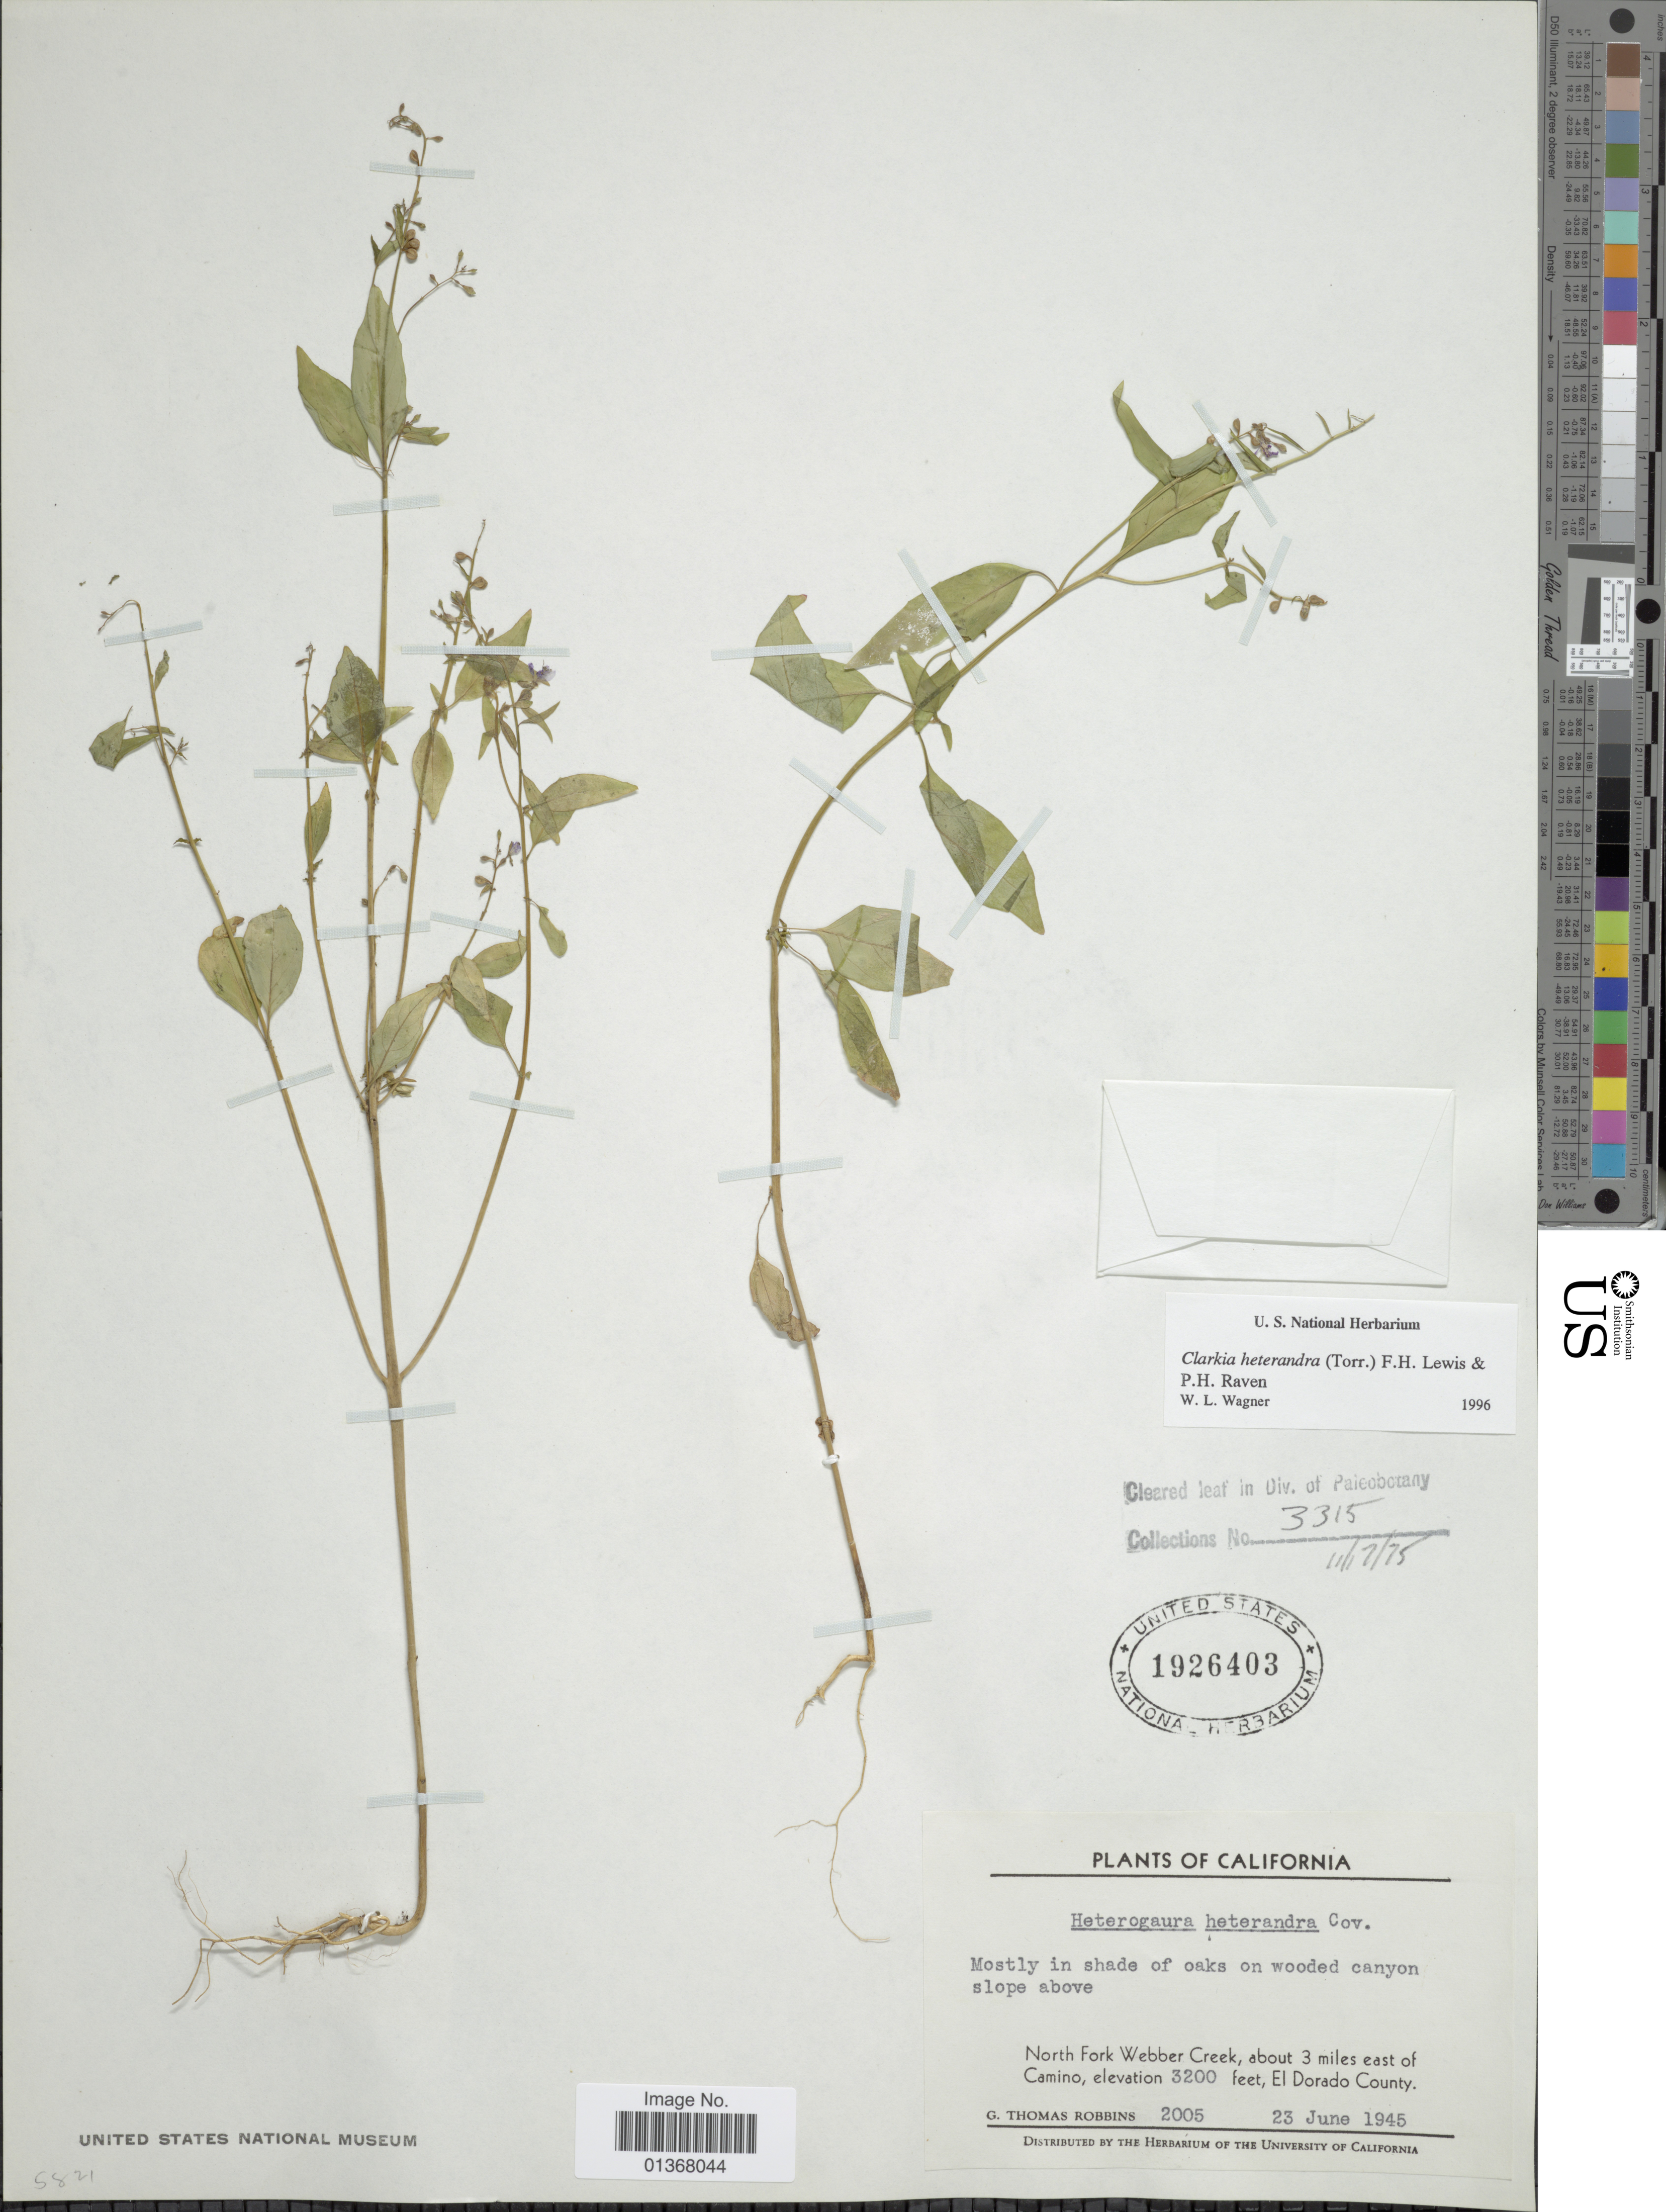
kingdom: Plantae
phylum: Tracheophyta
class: Magnoliopsida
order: Myrtales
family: Onagraceae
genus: Clarkia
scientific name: Clarkia heterandra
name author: (Torr.) F. H. Lewis & P.H. Raven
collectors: G. T. Robbins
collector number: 2005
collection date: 1945-06-23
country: United States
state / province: California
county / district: El Dorado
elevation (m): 975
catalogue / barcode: US 1926403